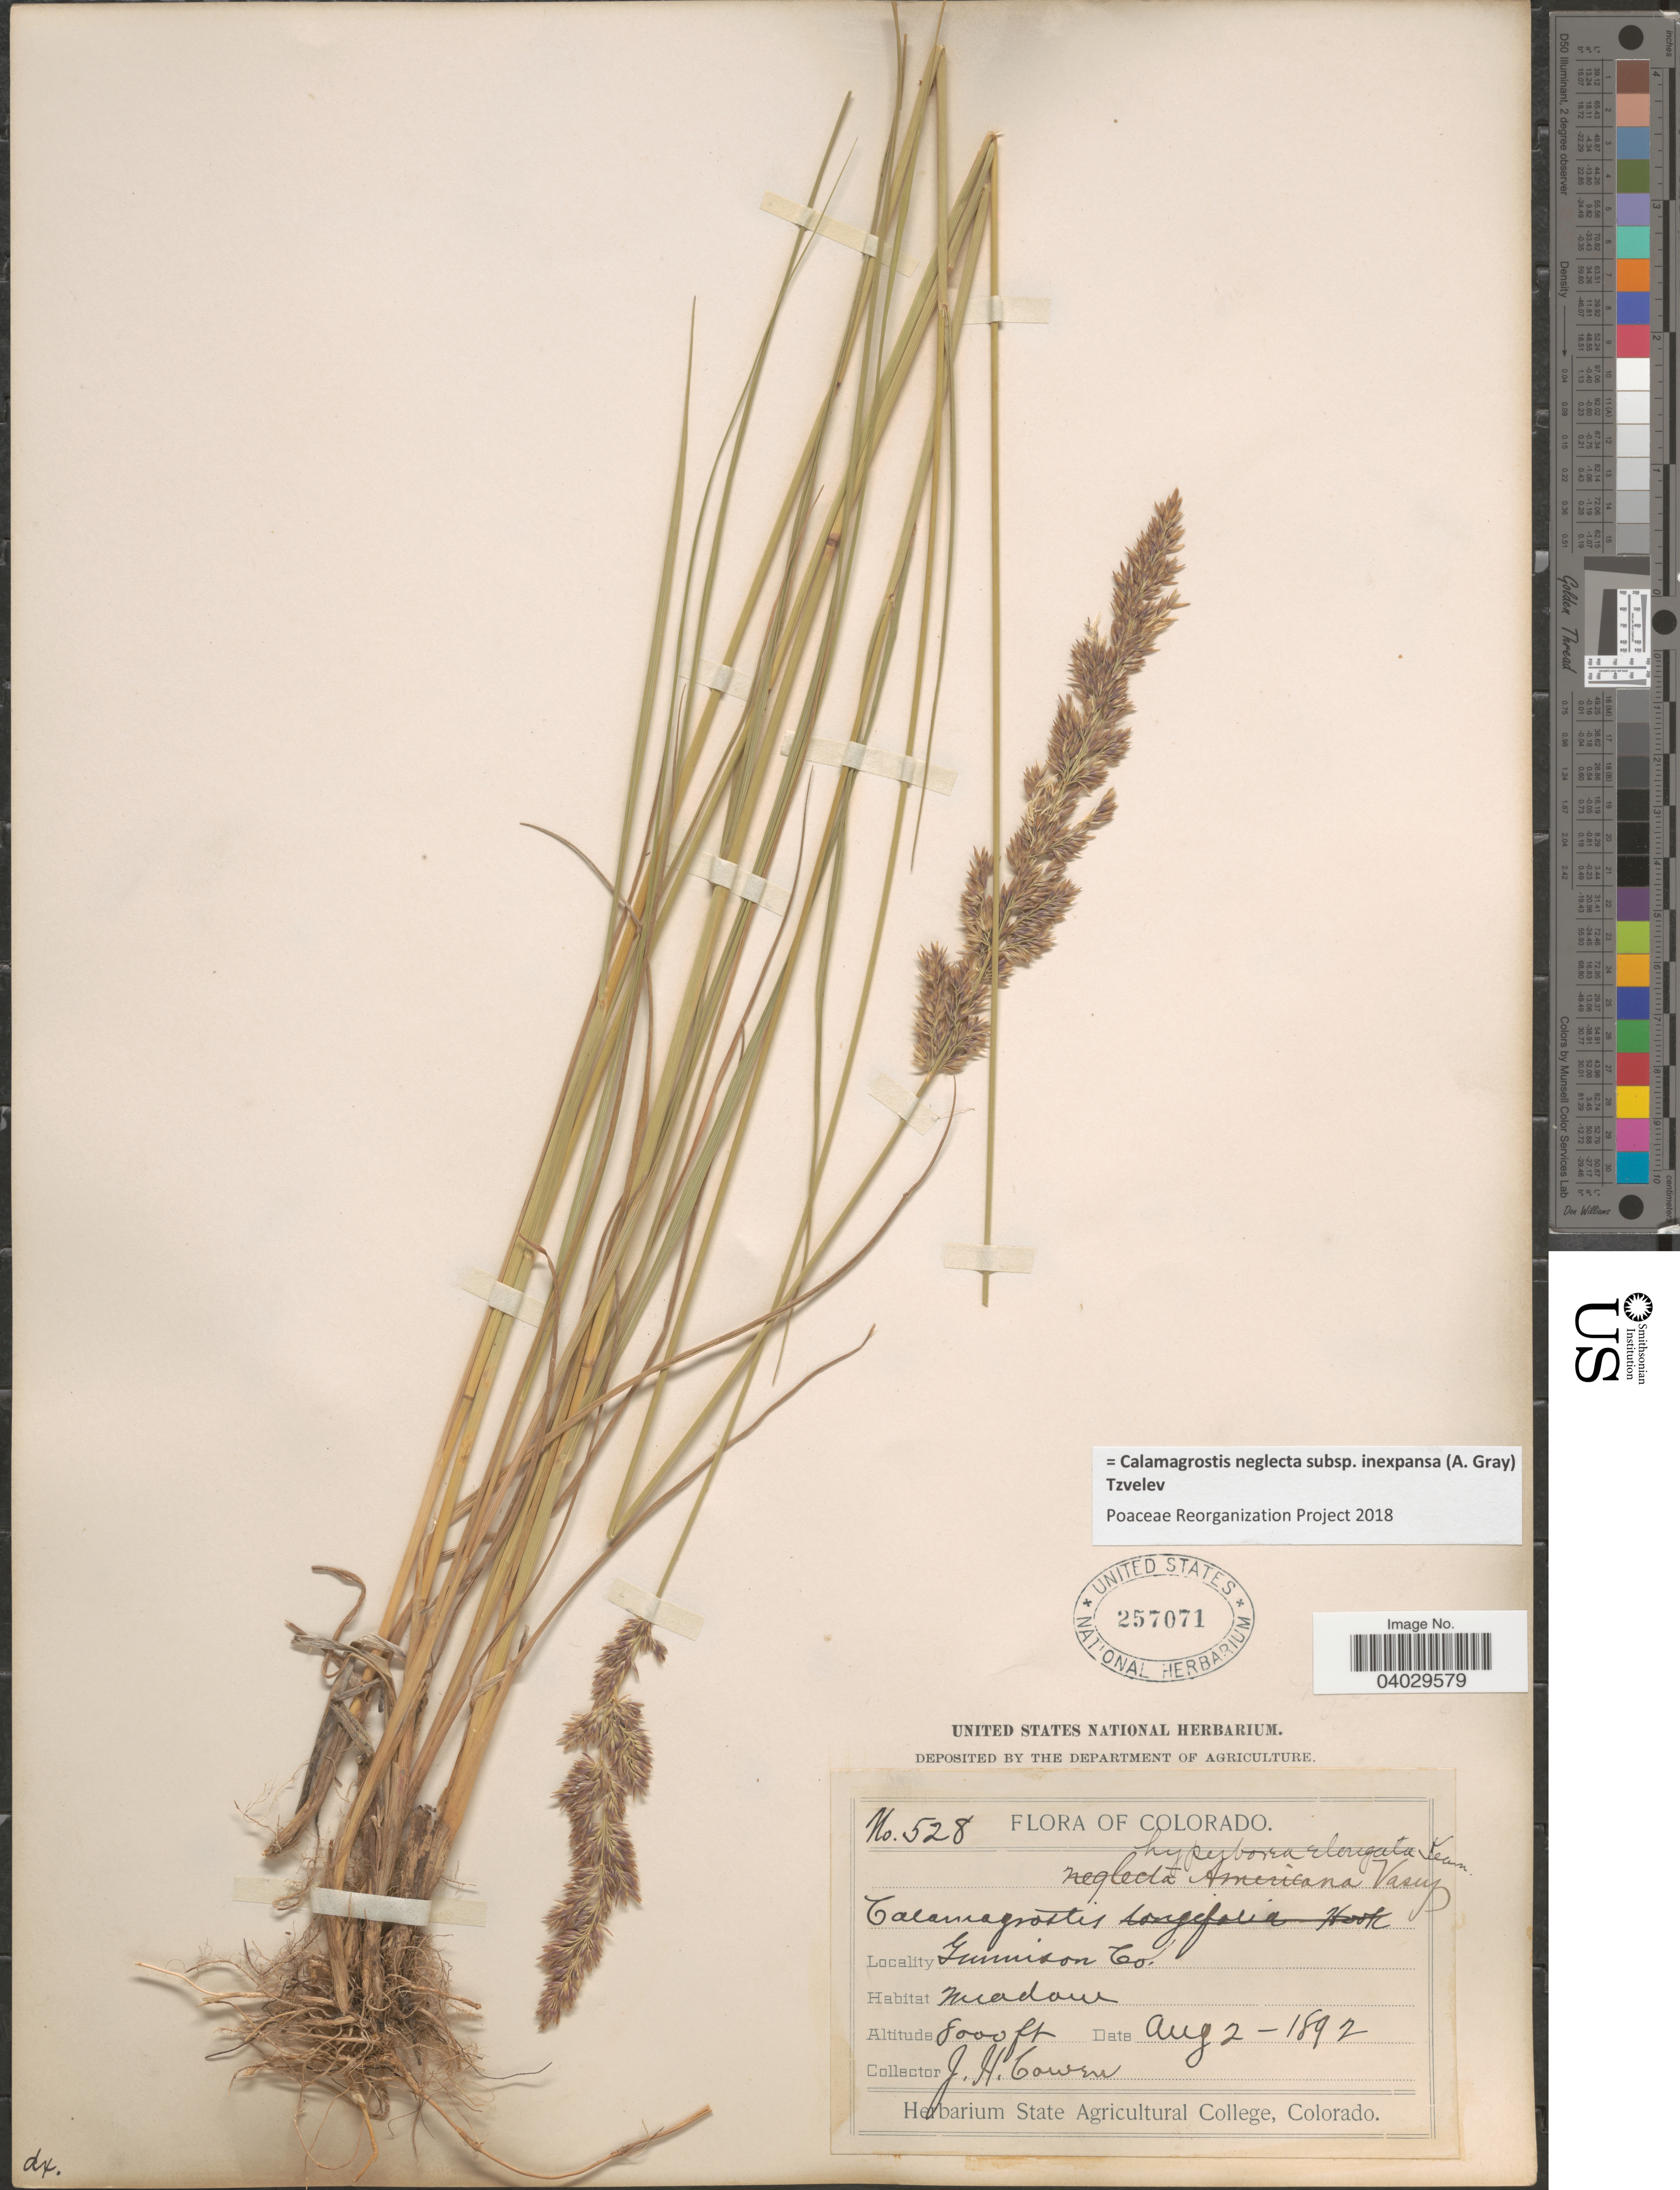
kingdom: Plantae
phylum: Tracheophyta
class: Liliopsida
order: Poales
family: Poaceae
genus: Calamagrostis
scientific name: Calamagrostis neglecta subsp. inexpansa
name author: (A. Gray) Tzvelev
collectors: J. H. Cowen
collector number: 528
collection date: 1892-08-02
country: United States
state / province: Colorado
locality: Gunnison Co.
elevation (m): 2438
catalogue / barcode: US 257071